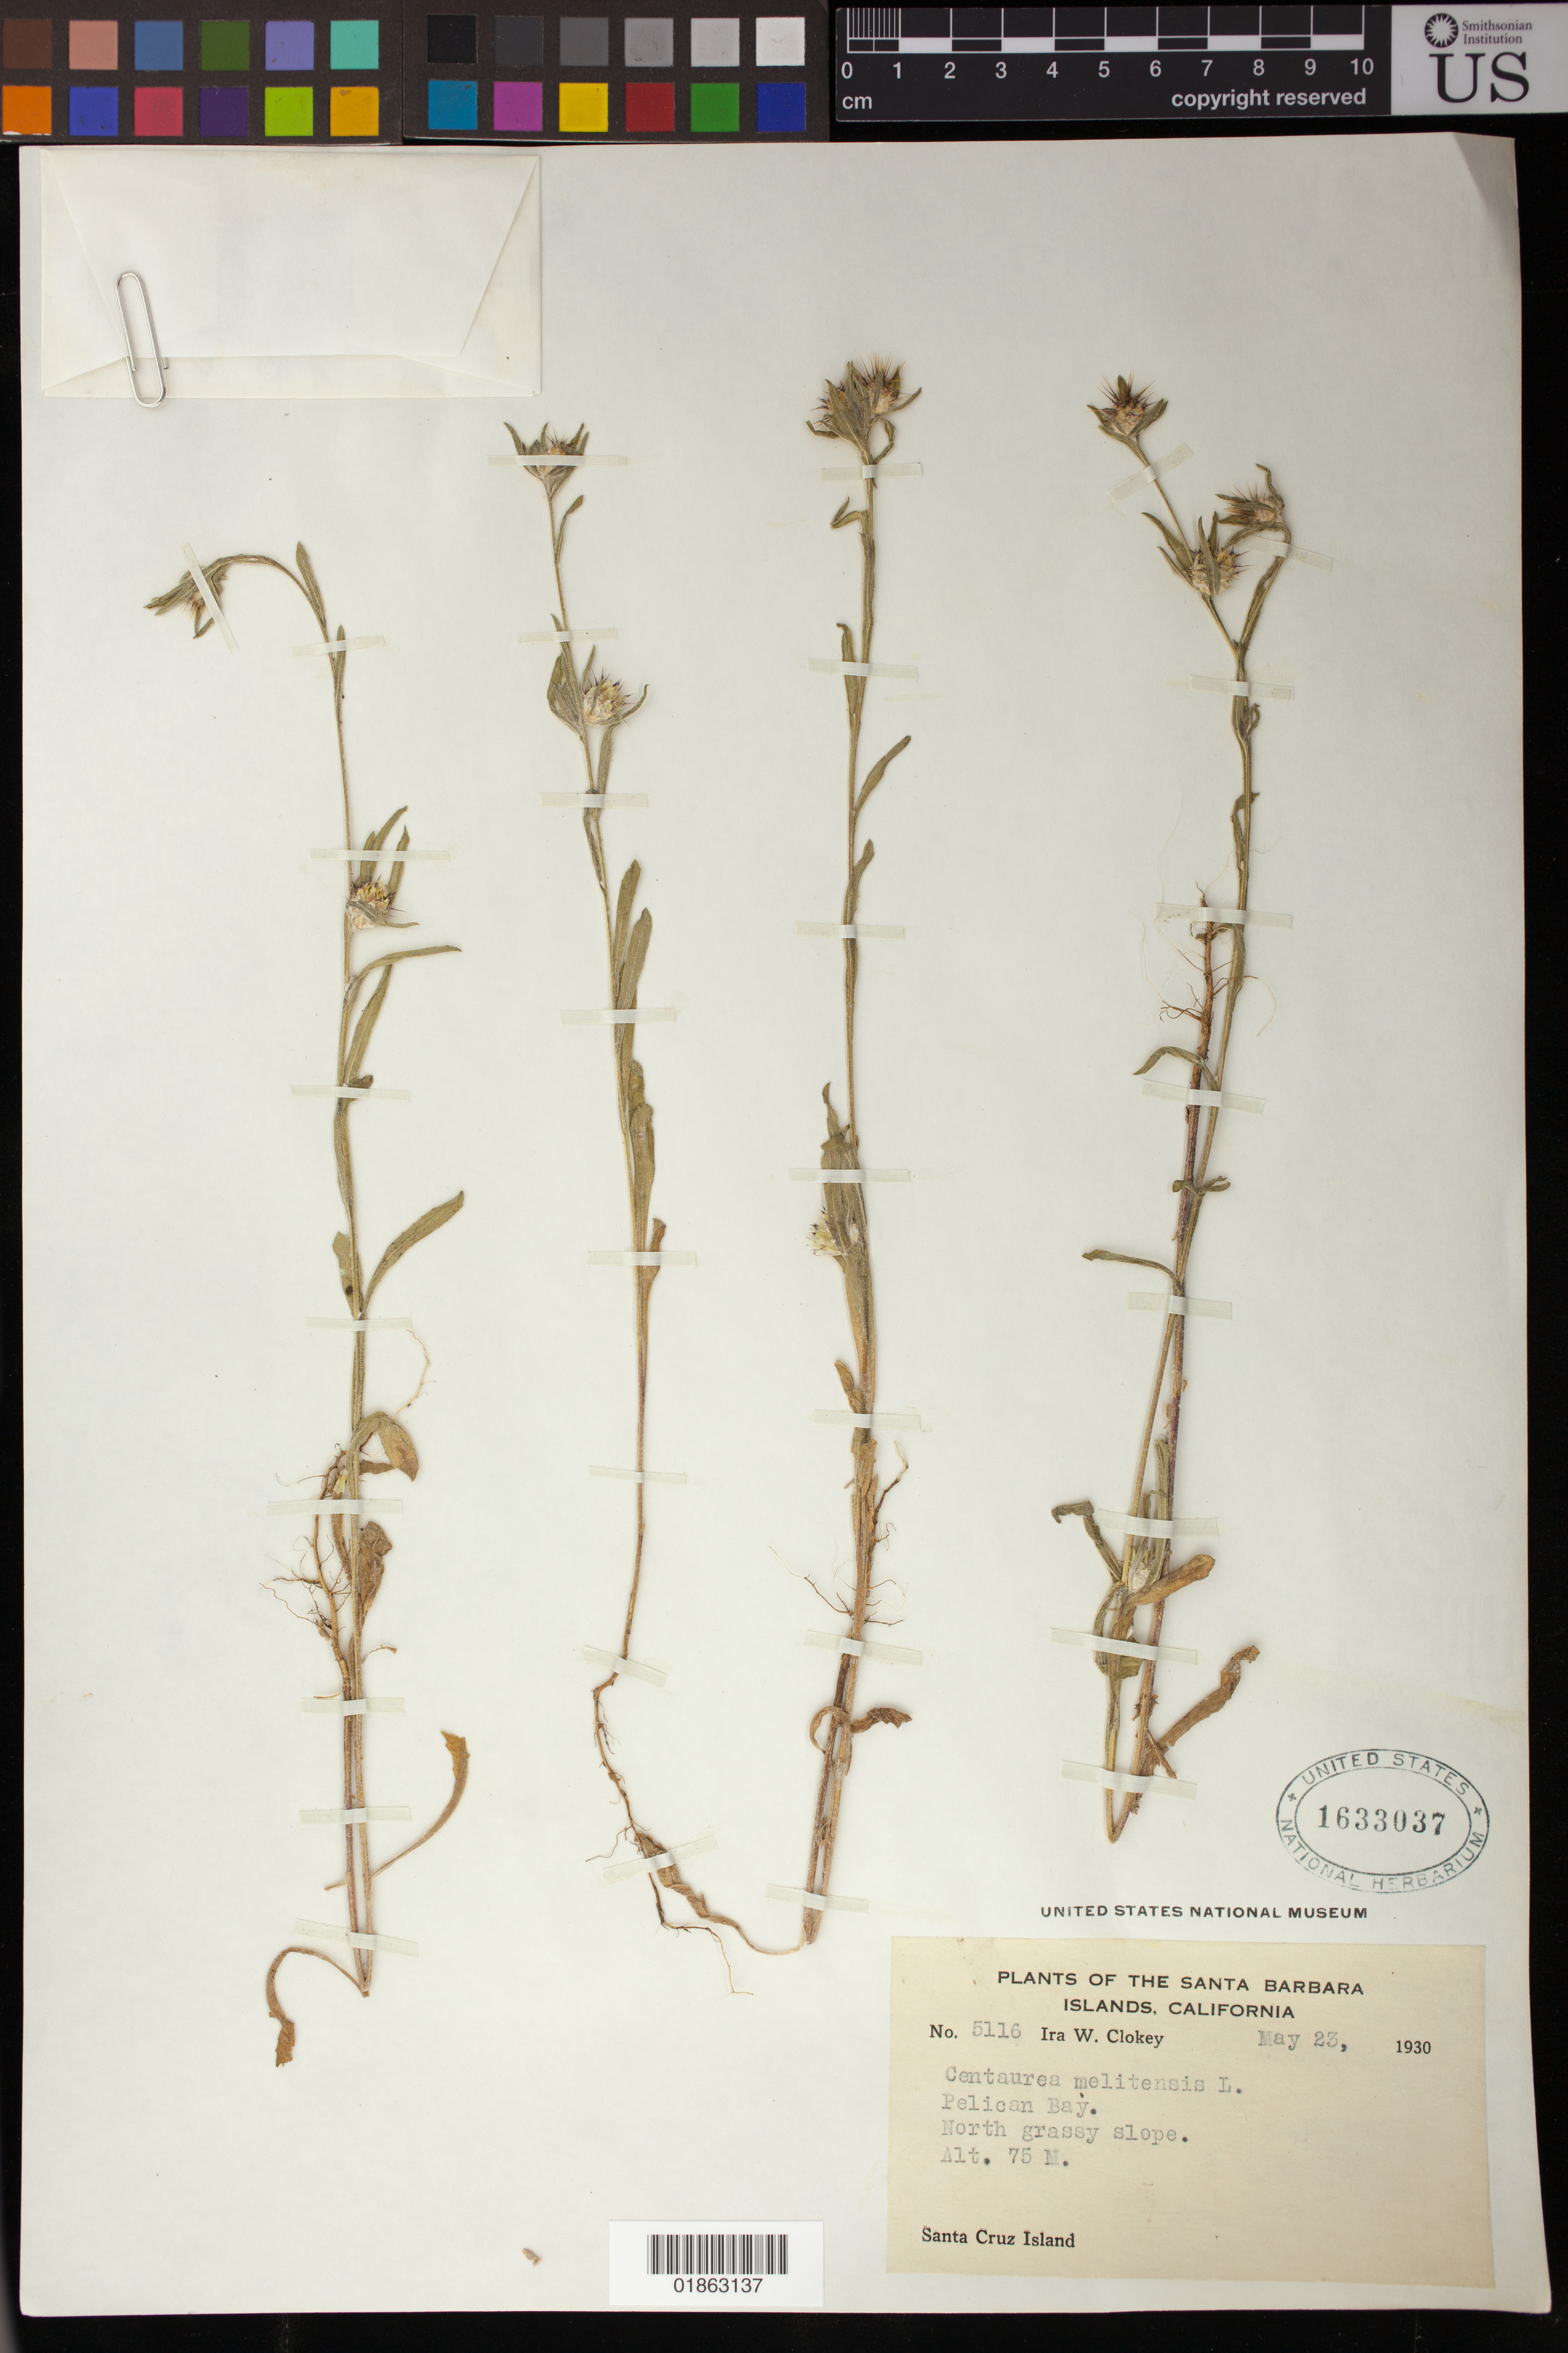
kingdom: Plantae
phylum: Tracheophyta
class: Magnoliopsida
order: Asterales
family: Asteraceae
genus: Centaurea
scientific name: Centaurea melitensis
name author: L.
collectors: I. W. Clokey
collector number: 5116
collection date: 1930-05-23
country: United States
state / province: California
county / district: Santa Barbara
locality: The Santa Barbara Islands, California, Santa Cruz Islands, Pelican Bay. North grassy slope.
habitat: North grassy slope.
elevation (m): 75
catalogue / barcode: US 1633037